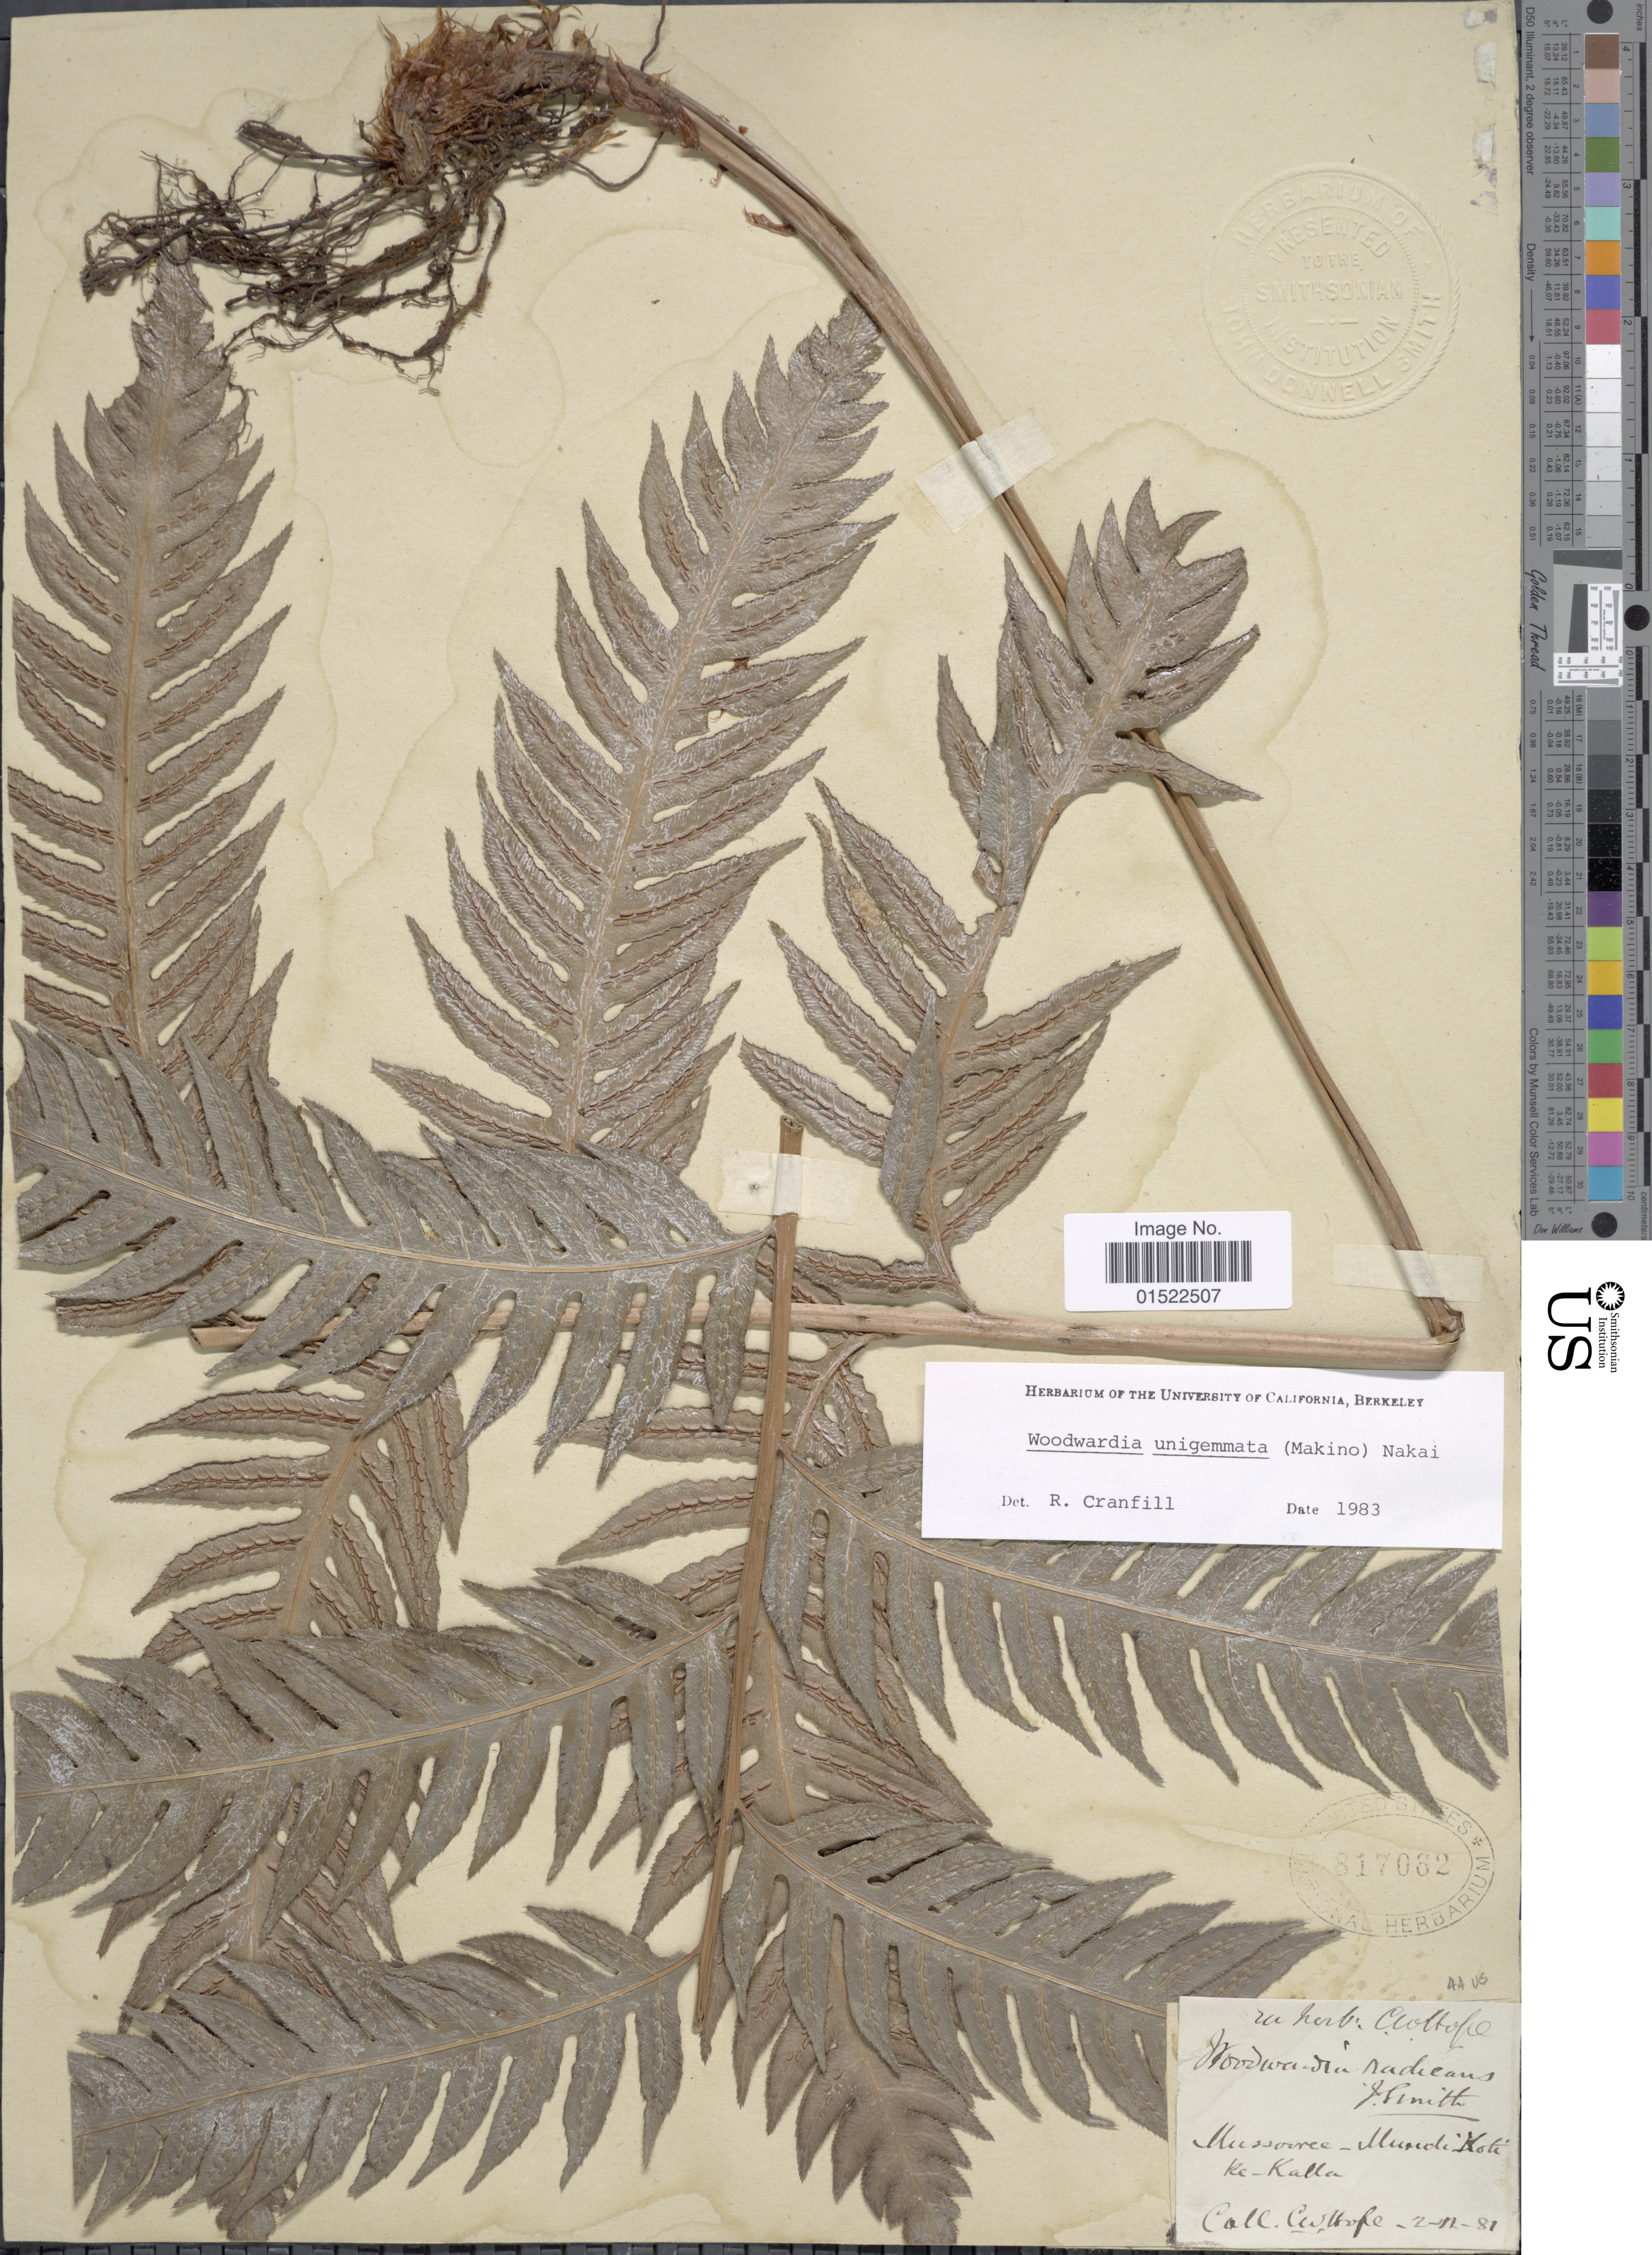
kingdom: Plantae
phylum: Tracheophyta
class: Polypodiopsida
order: Polypodiales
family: Blechnaceae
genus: Woodwardia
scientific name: Woodwardia unigemmata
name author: (Makino) Nakai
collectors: C. W. Hope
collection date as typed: Transcribed d/m/y: 2/11/81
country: India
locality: Mussooree- Mundi "Koti" ke- Kalla [interpreted]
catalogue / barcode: US 817062